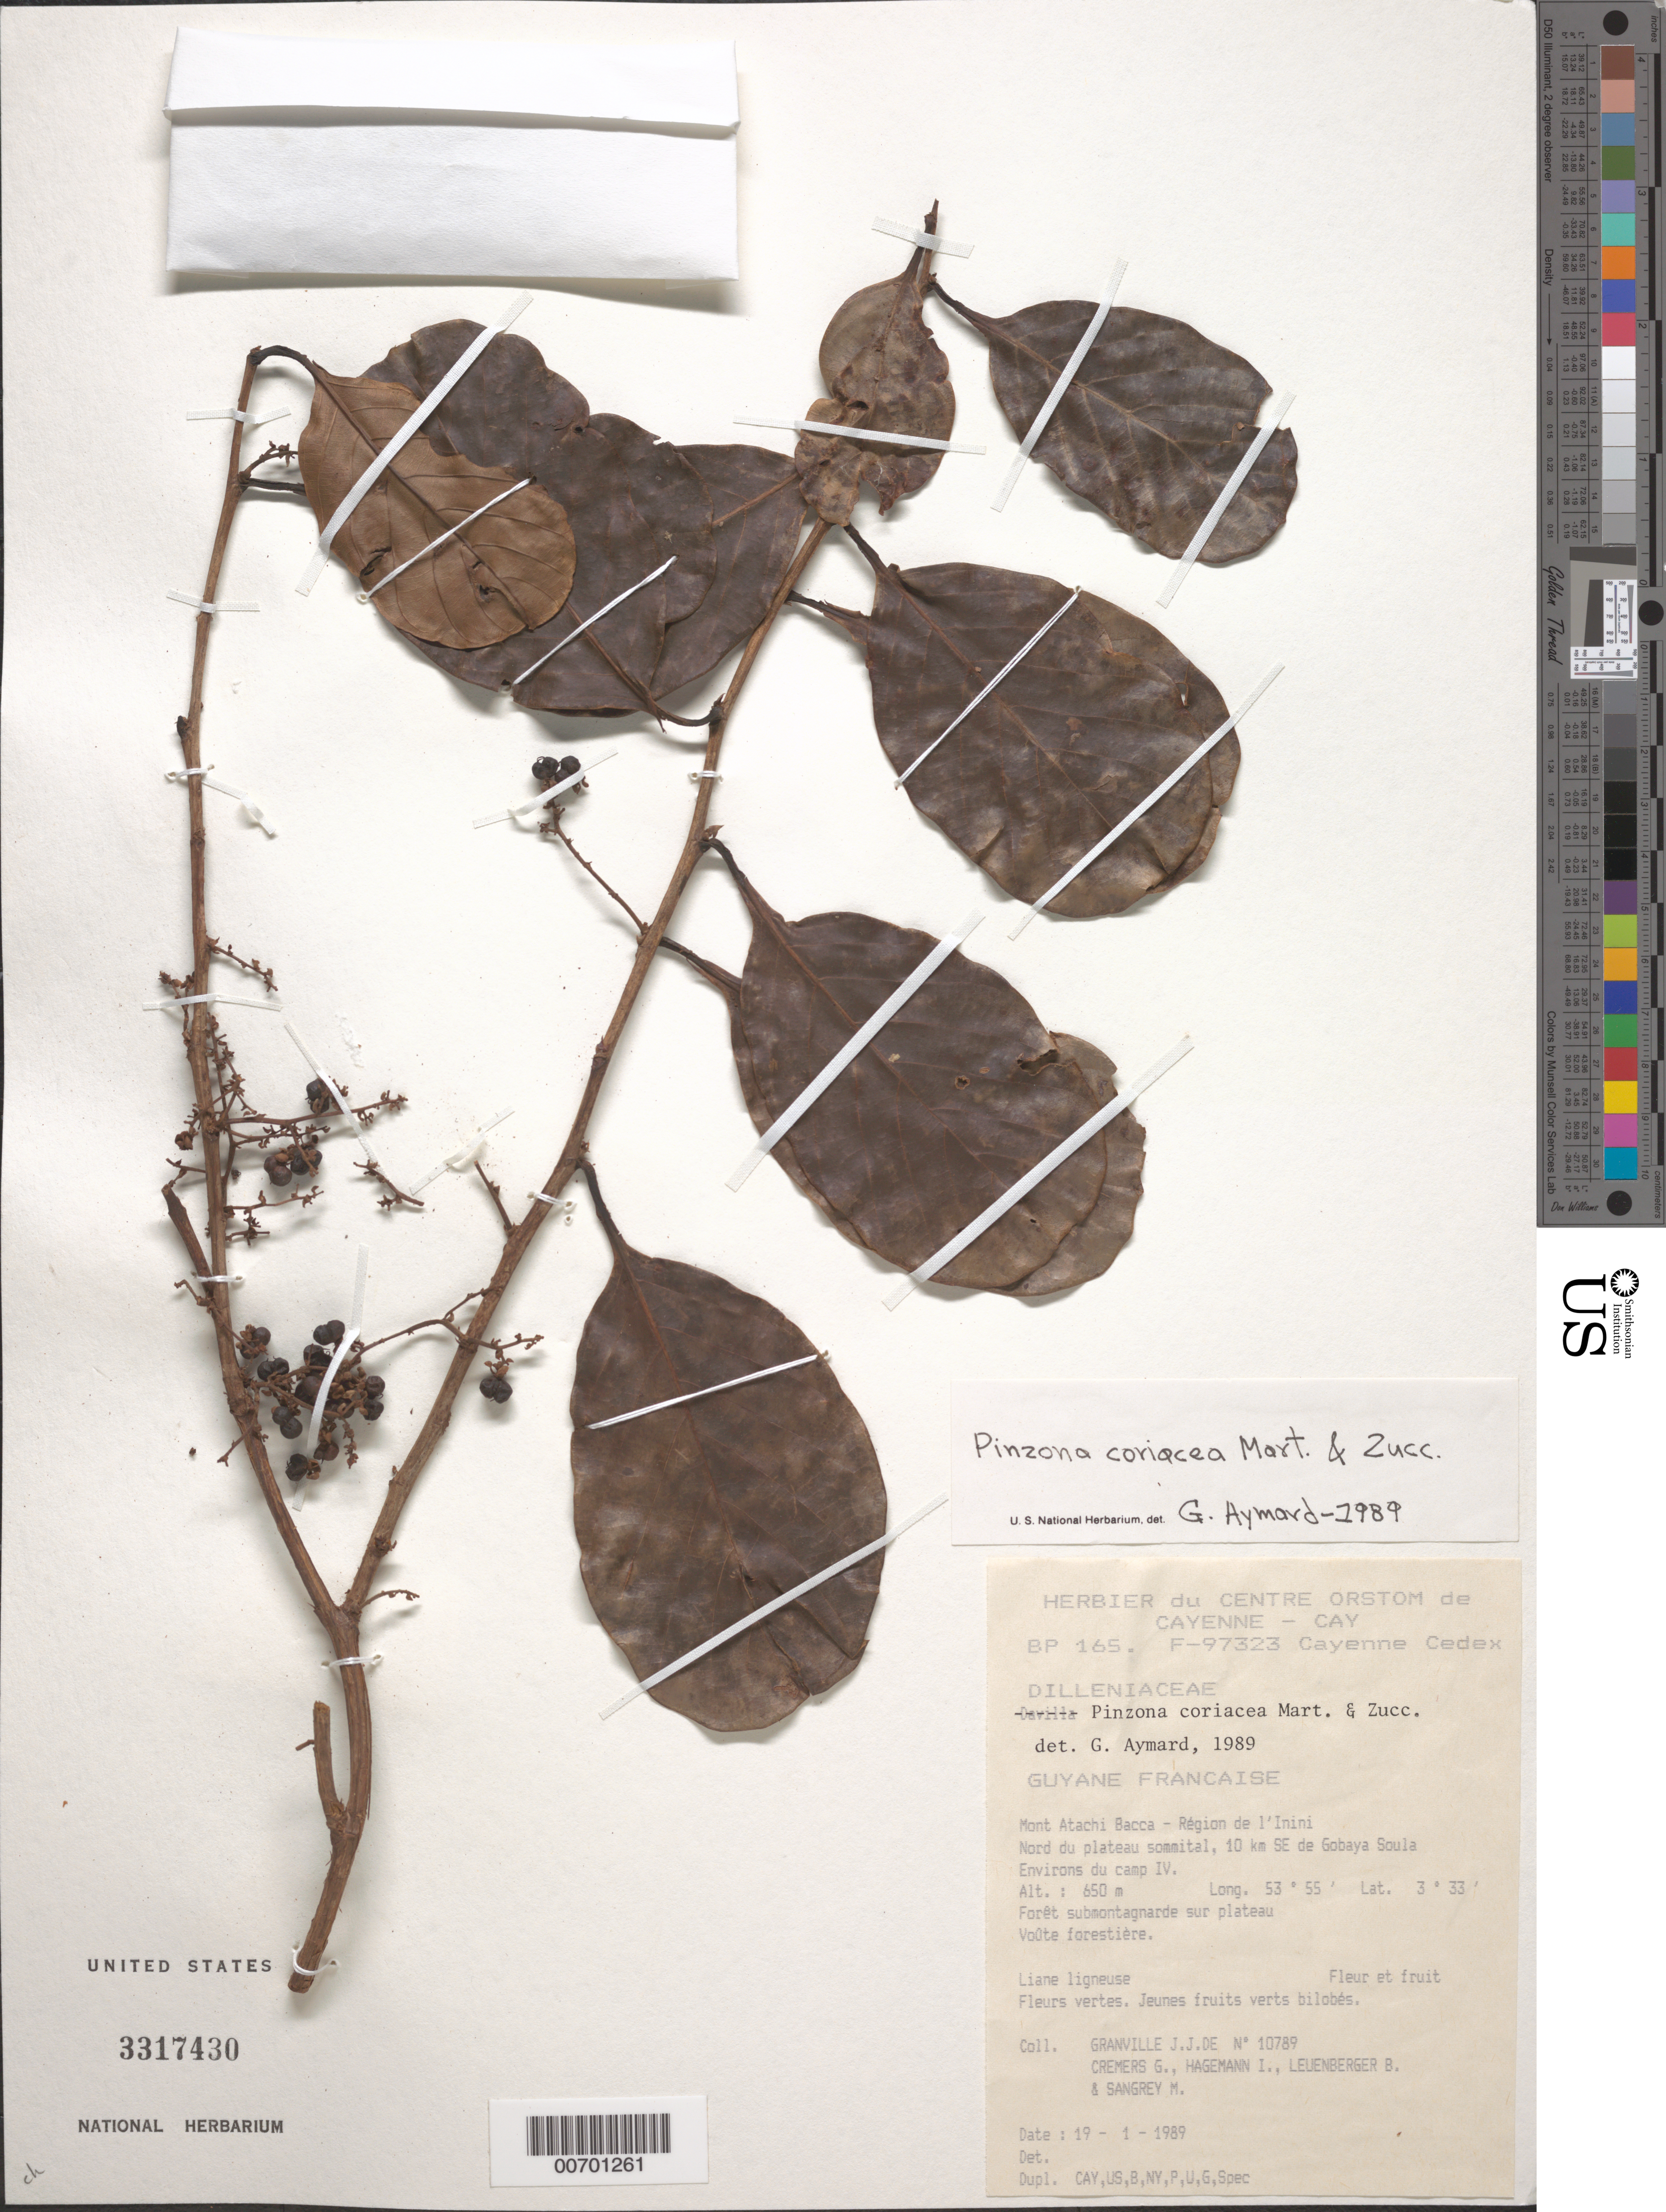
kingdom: Plantae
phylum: Tracheophyta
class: Magnoliopsida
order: Dilleniales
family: Dilleniaceae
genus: Pinzona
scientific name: Pinzona coriacea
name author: Mart. & Zucc.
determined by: Aymard C., G. A., (PORT), Univ. Nac. Exp. de los Llanos Ezequiel Zamora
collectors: J.-J. de Granville, G. Cremers, J. Hagemann, B. E. Leuenberger & M. S. Sangrey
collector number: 10789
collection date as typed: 19-Jan-89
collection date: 1989-01-19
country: French Guiana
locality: Mont Atachi Bacca, région de l'Inini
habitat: Forêt submontagnarde sur plateau. Voute forestiere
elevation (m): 780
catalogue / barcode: US 3317430